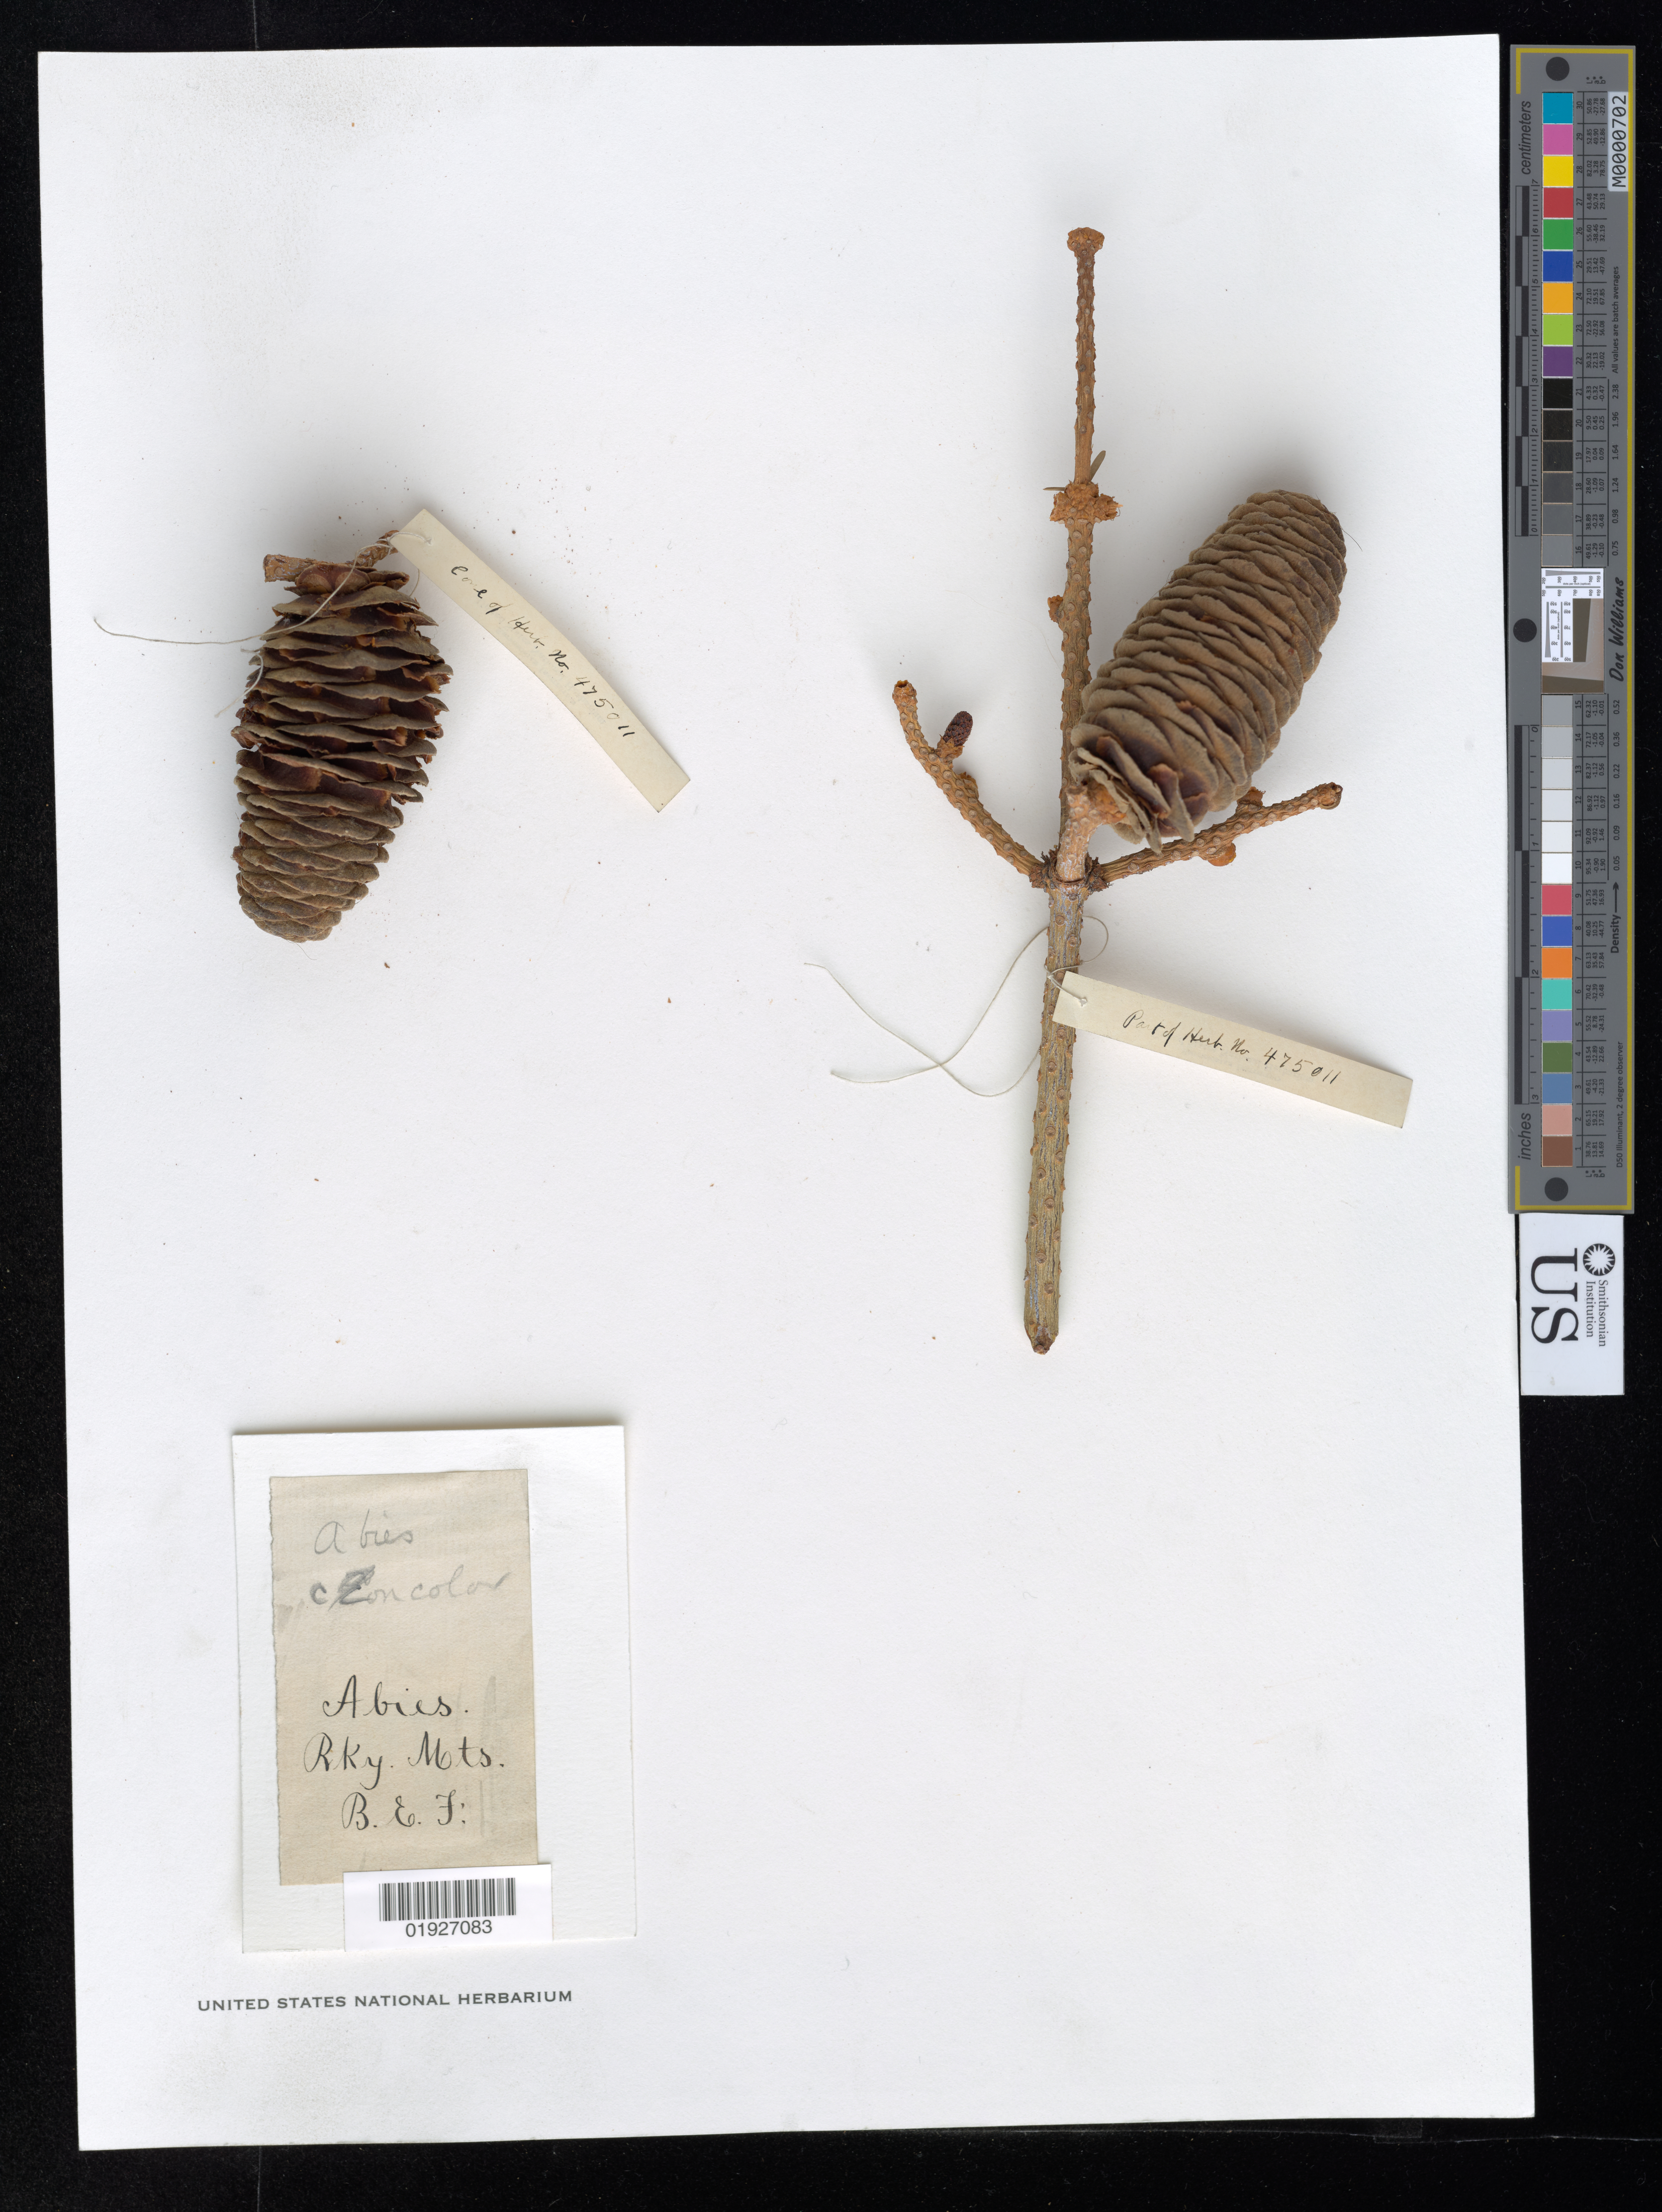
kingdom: Plantae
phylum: Tracheophyta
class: Pinopsida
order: Pinales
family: Pinaceae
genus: Abies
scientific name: Abies concolor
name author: (Gordon & Glend.) Lindl. ex Hildebr.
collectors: B. Fernow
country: United States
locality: Rocky Mountains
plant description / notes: Herb. no. 475011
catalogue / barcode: US 475011